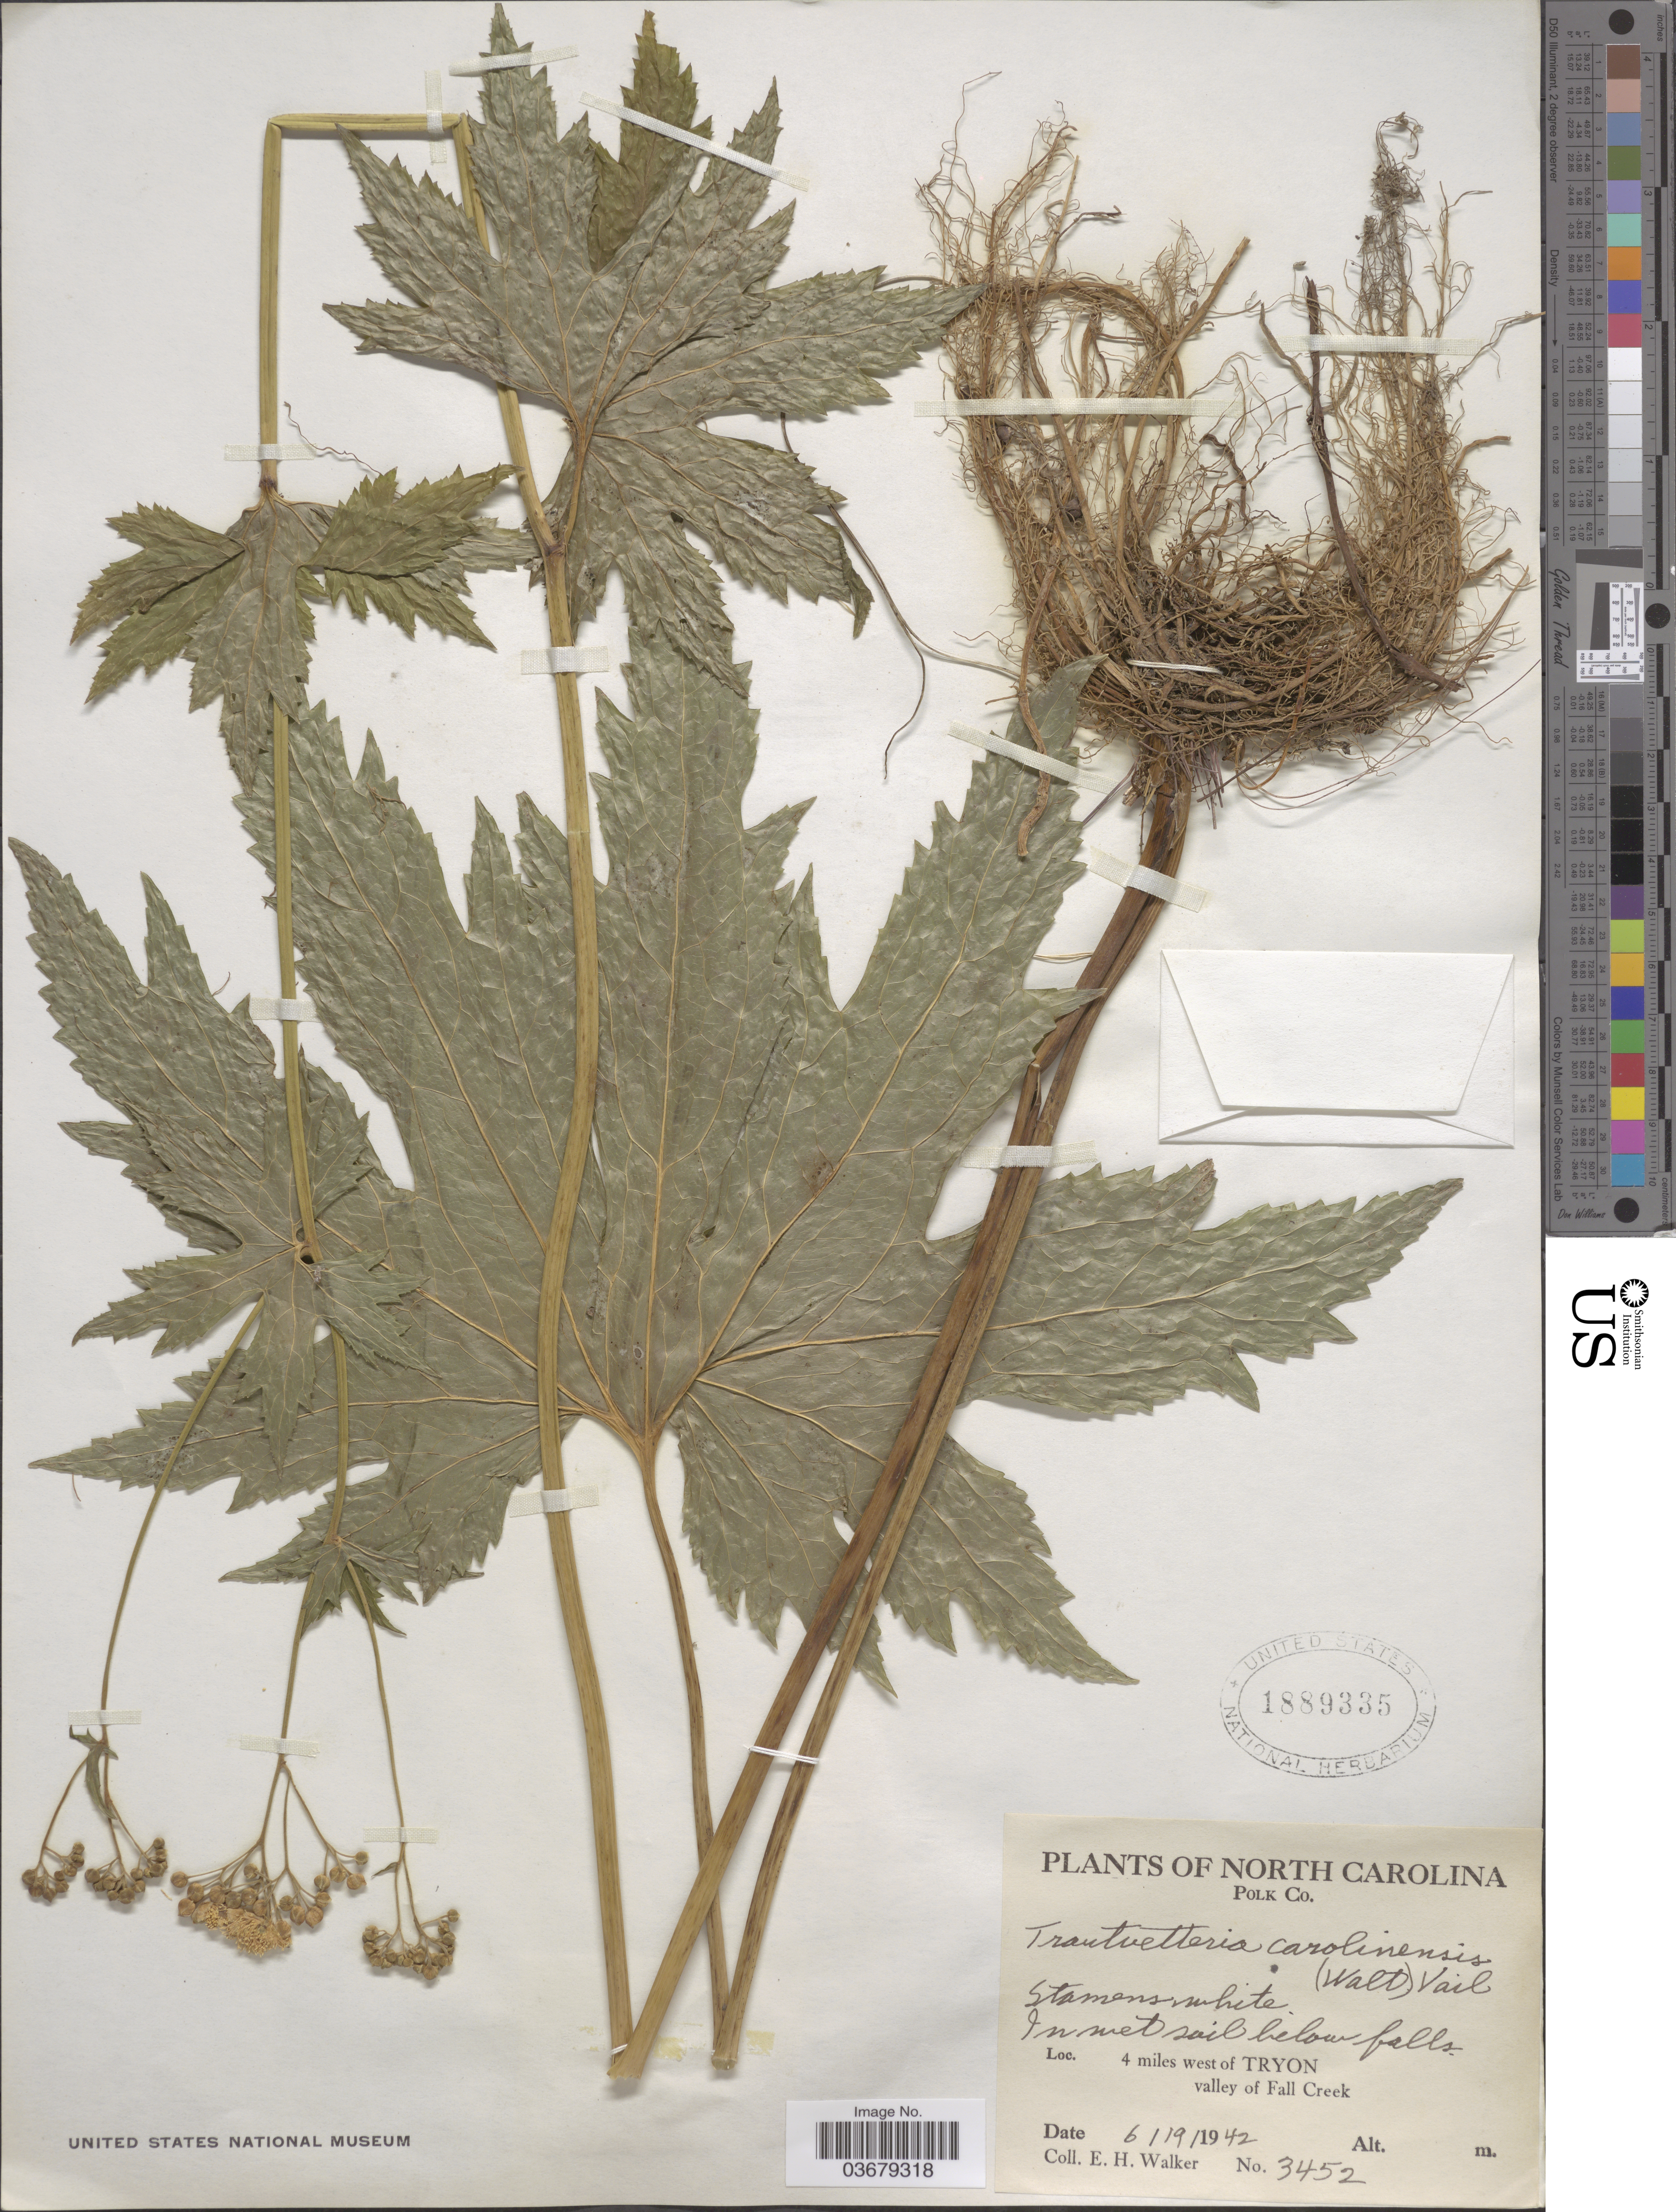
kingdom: Plantae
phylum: Tracheophyta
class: Magnoliopsida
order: Ranunculales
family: Ranunculaceae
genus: Trautvetteria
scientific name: Trautvetteria caroliniensis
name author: (Walter) Vail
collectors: E. H. Walker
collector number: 3452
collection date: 1942-06-19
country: United States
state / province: North Carolina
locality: Polk Co. In wet soil below falls. 4 miles west of Tryon valley of Fall Creek.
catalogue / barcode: US 1889335